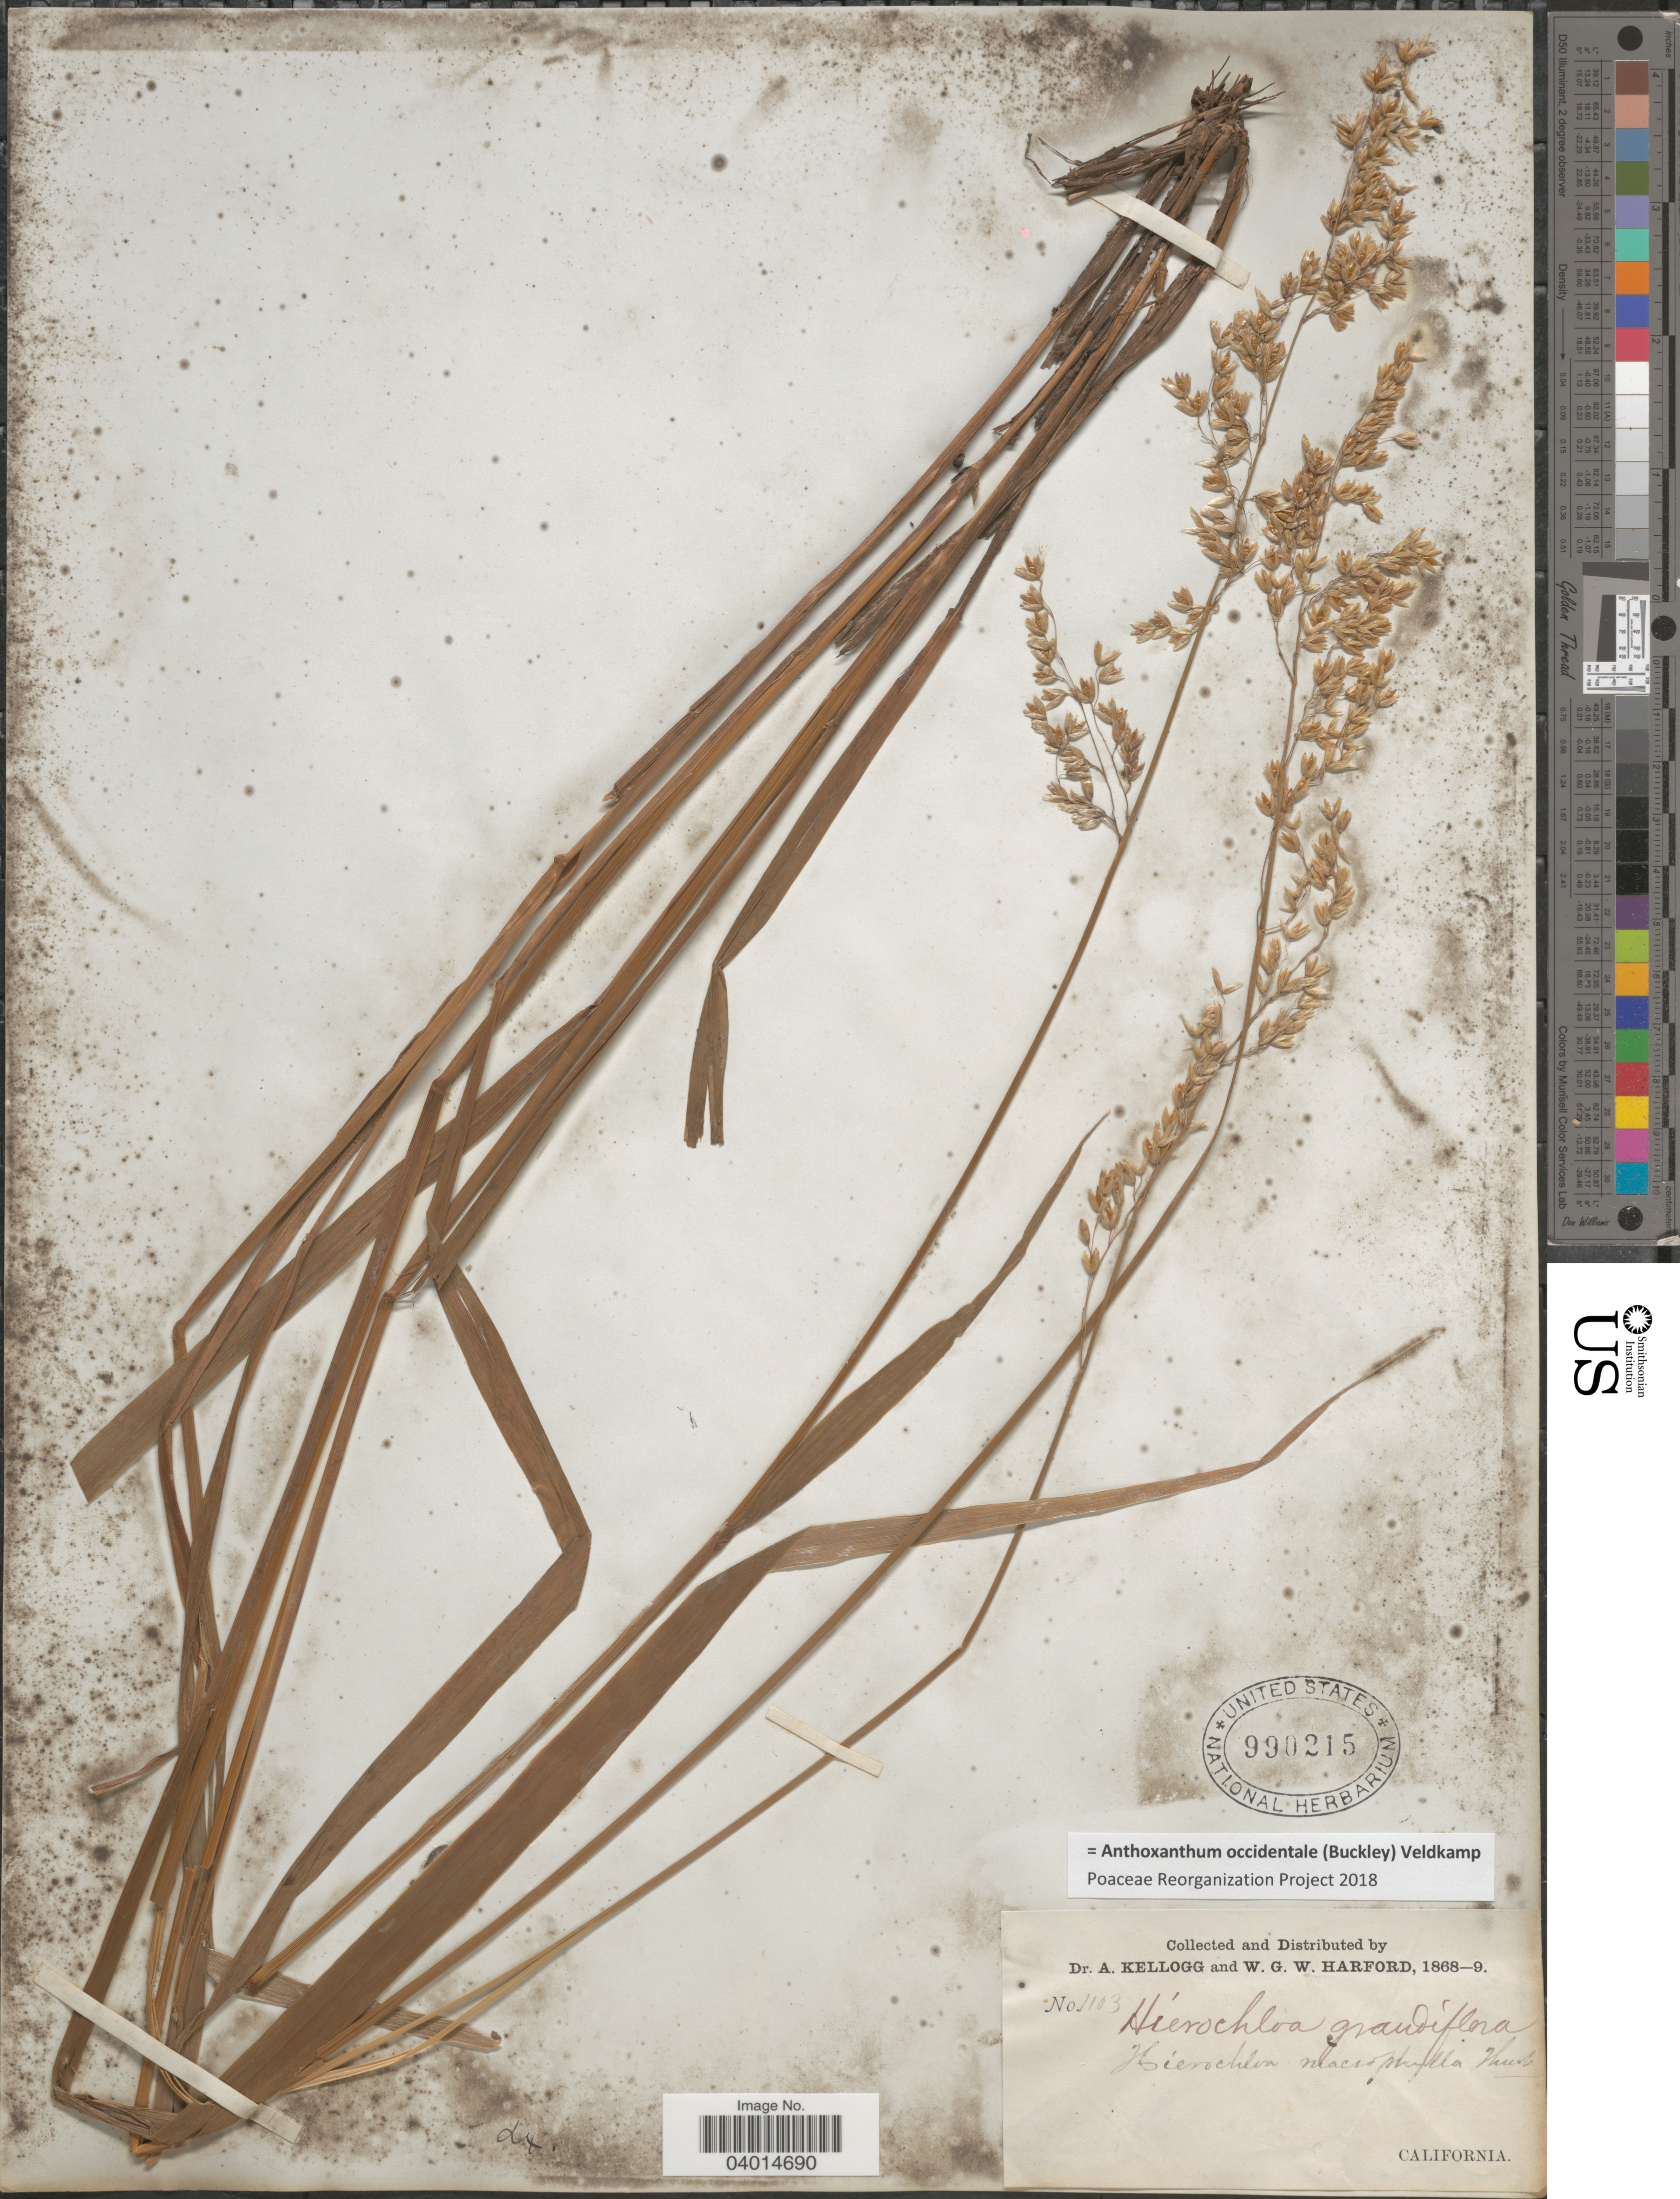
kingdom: Plantae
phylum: Tracheophyta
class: Liliopsida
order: Poales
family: Poaceae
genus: Anthoxanthum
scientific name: Anthoxanthum occidentale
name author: (Buckley) Veldkamp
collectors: A. Kellogg & W. G. W. Harford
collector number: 1103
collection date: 1868/1869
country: United States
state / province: California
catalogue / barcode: US 990215